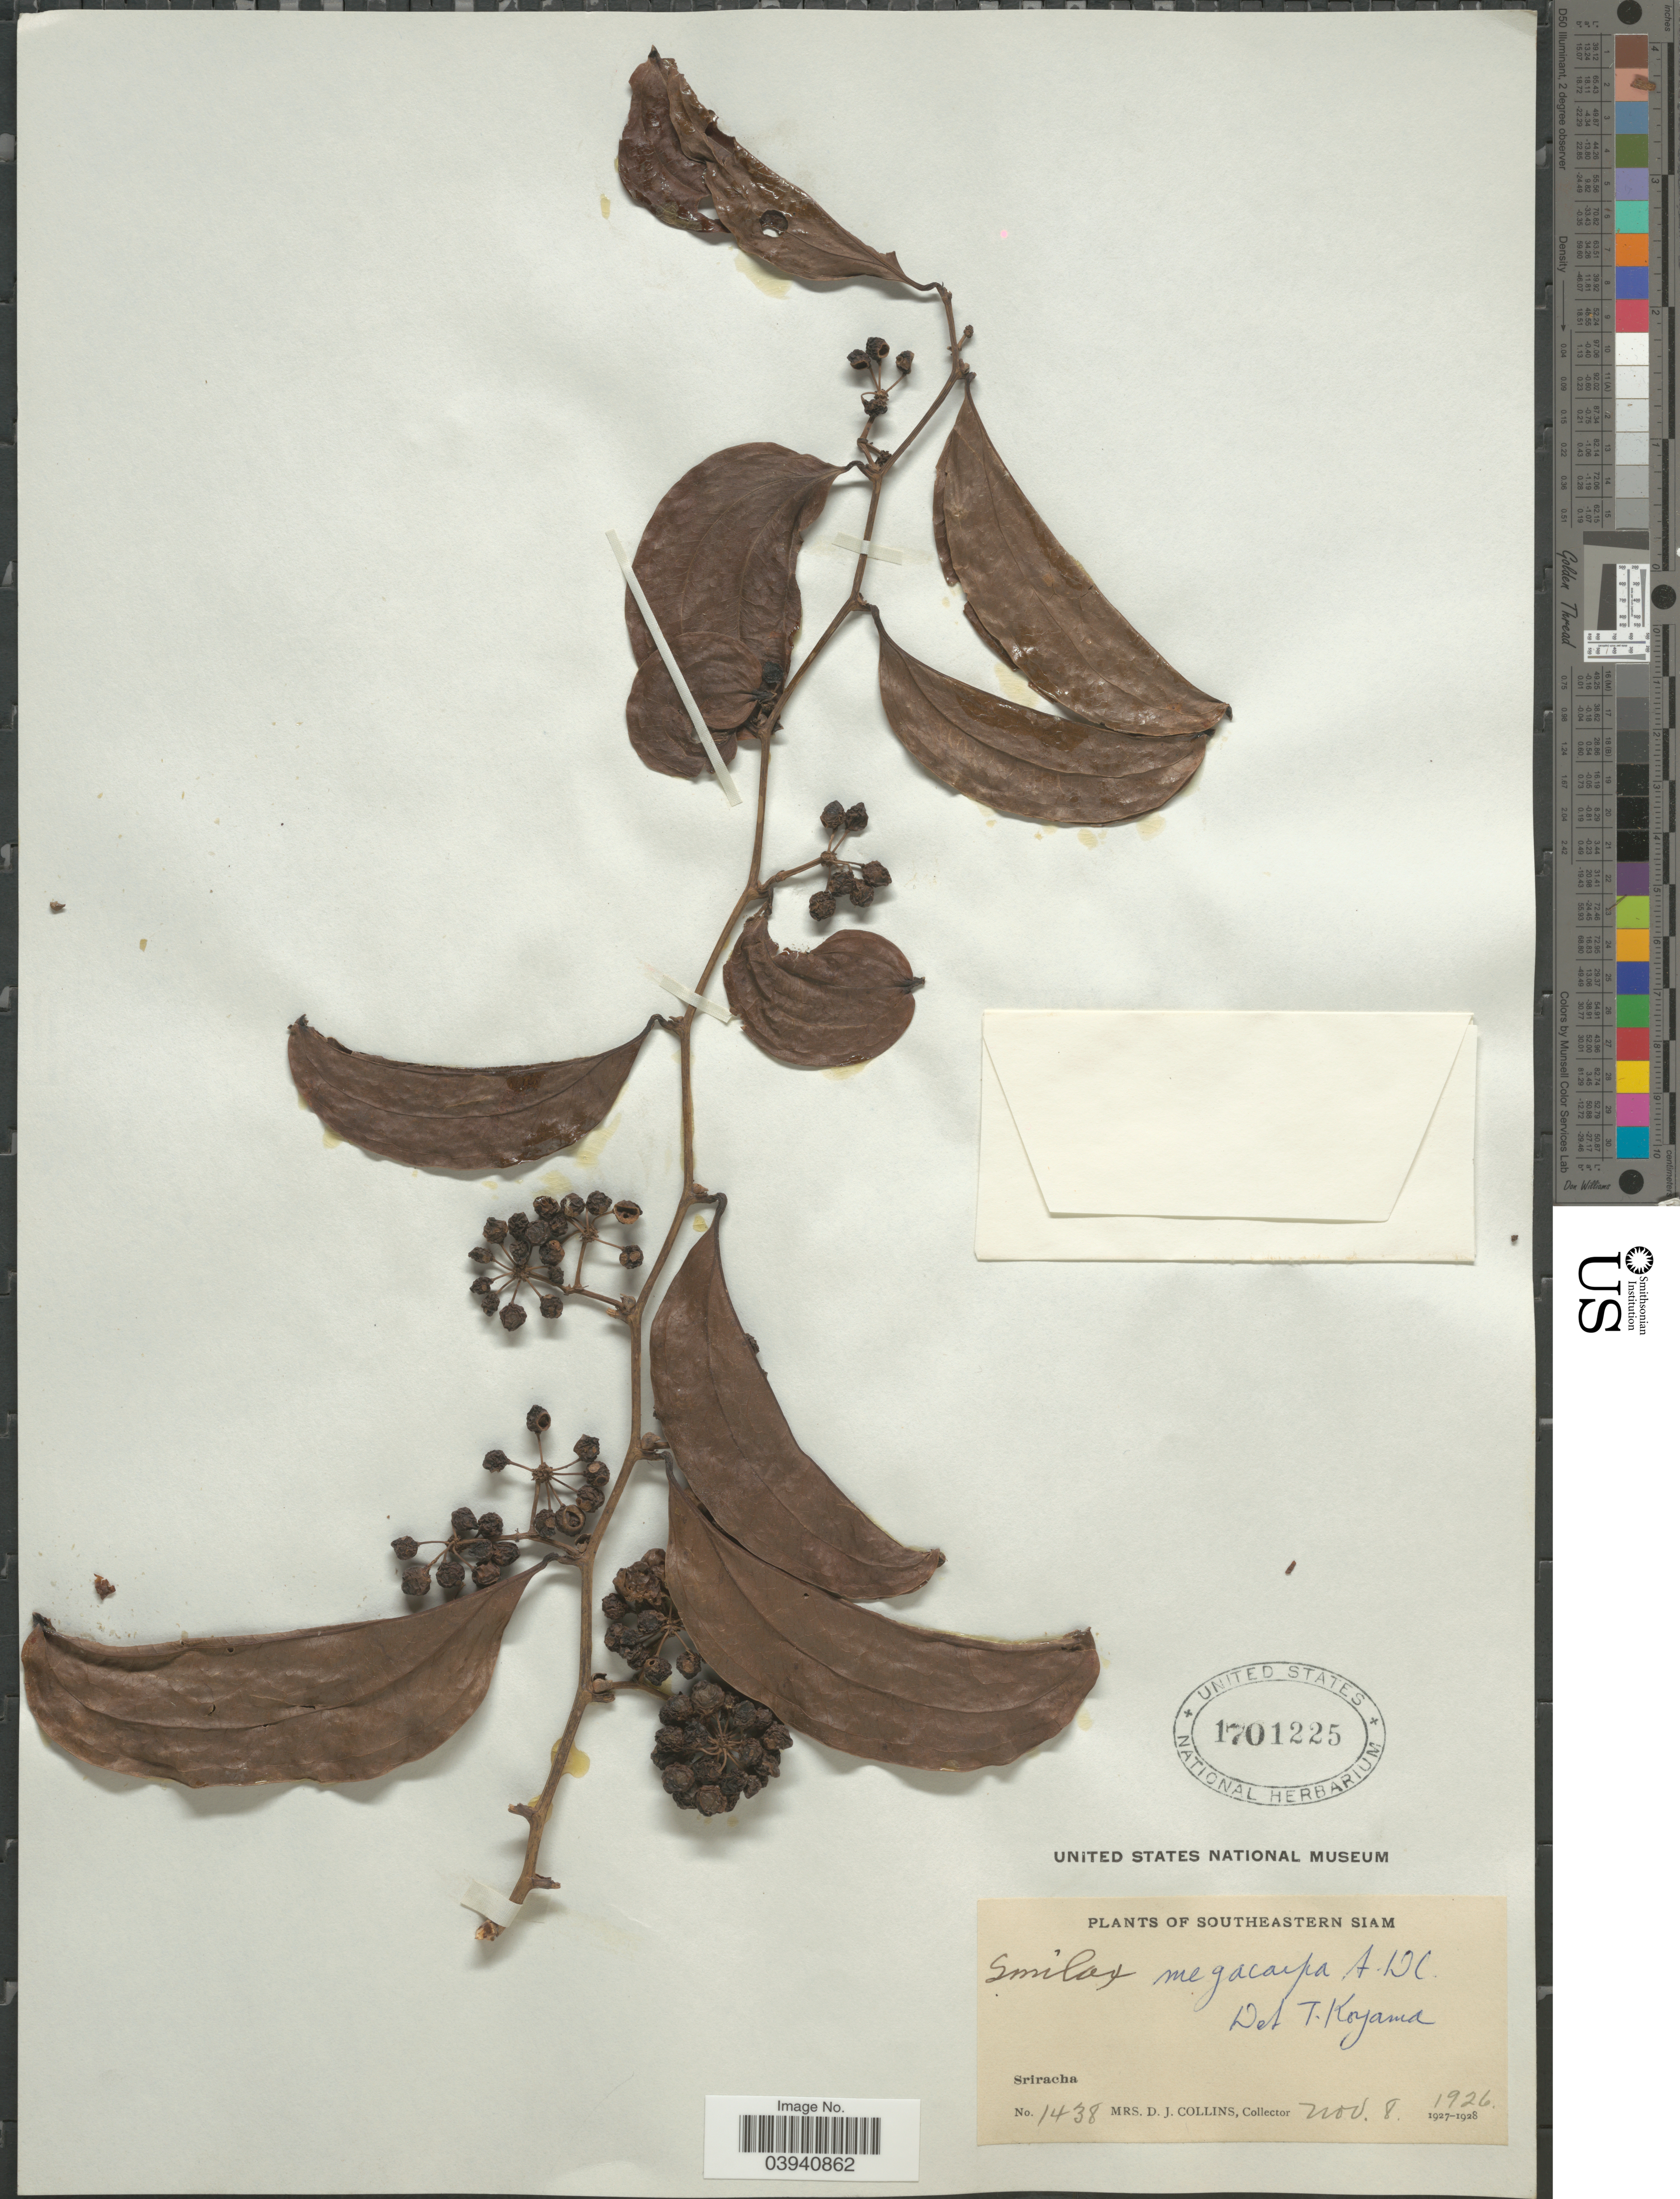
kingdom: Plantae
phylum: Tracheophyta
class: Liliopsida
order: Liliales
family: Smilacaceae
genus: Smilax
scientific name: Smilax megacarpa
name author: Morong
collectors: Mrs. D. J. Collins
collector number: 1438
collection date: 1926-11-08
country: Thailand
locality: Southeastern Siam. Sriracha.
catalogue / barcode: US 1701225